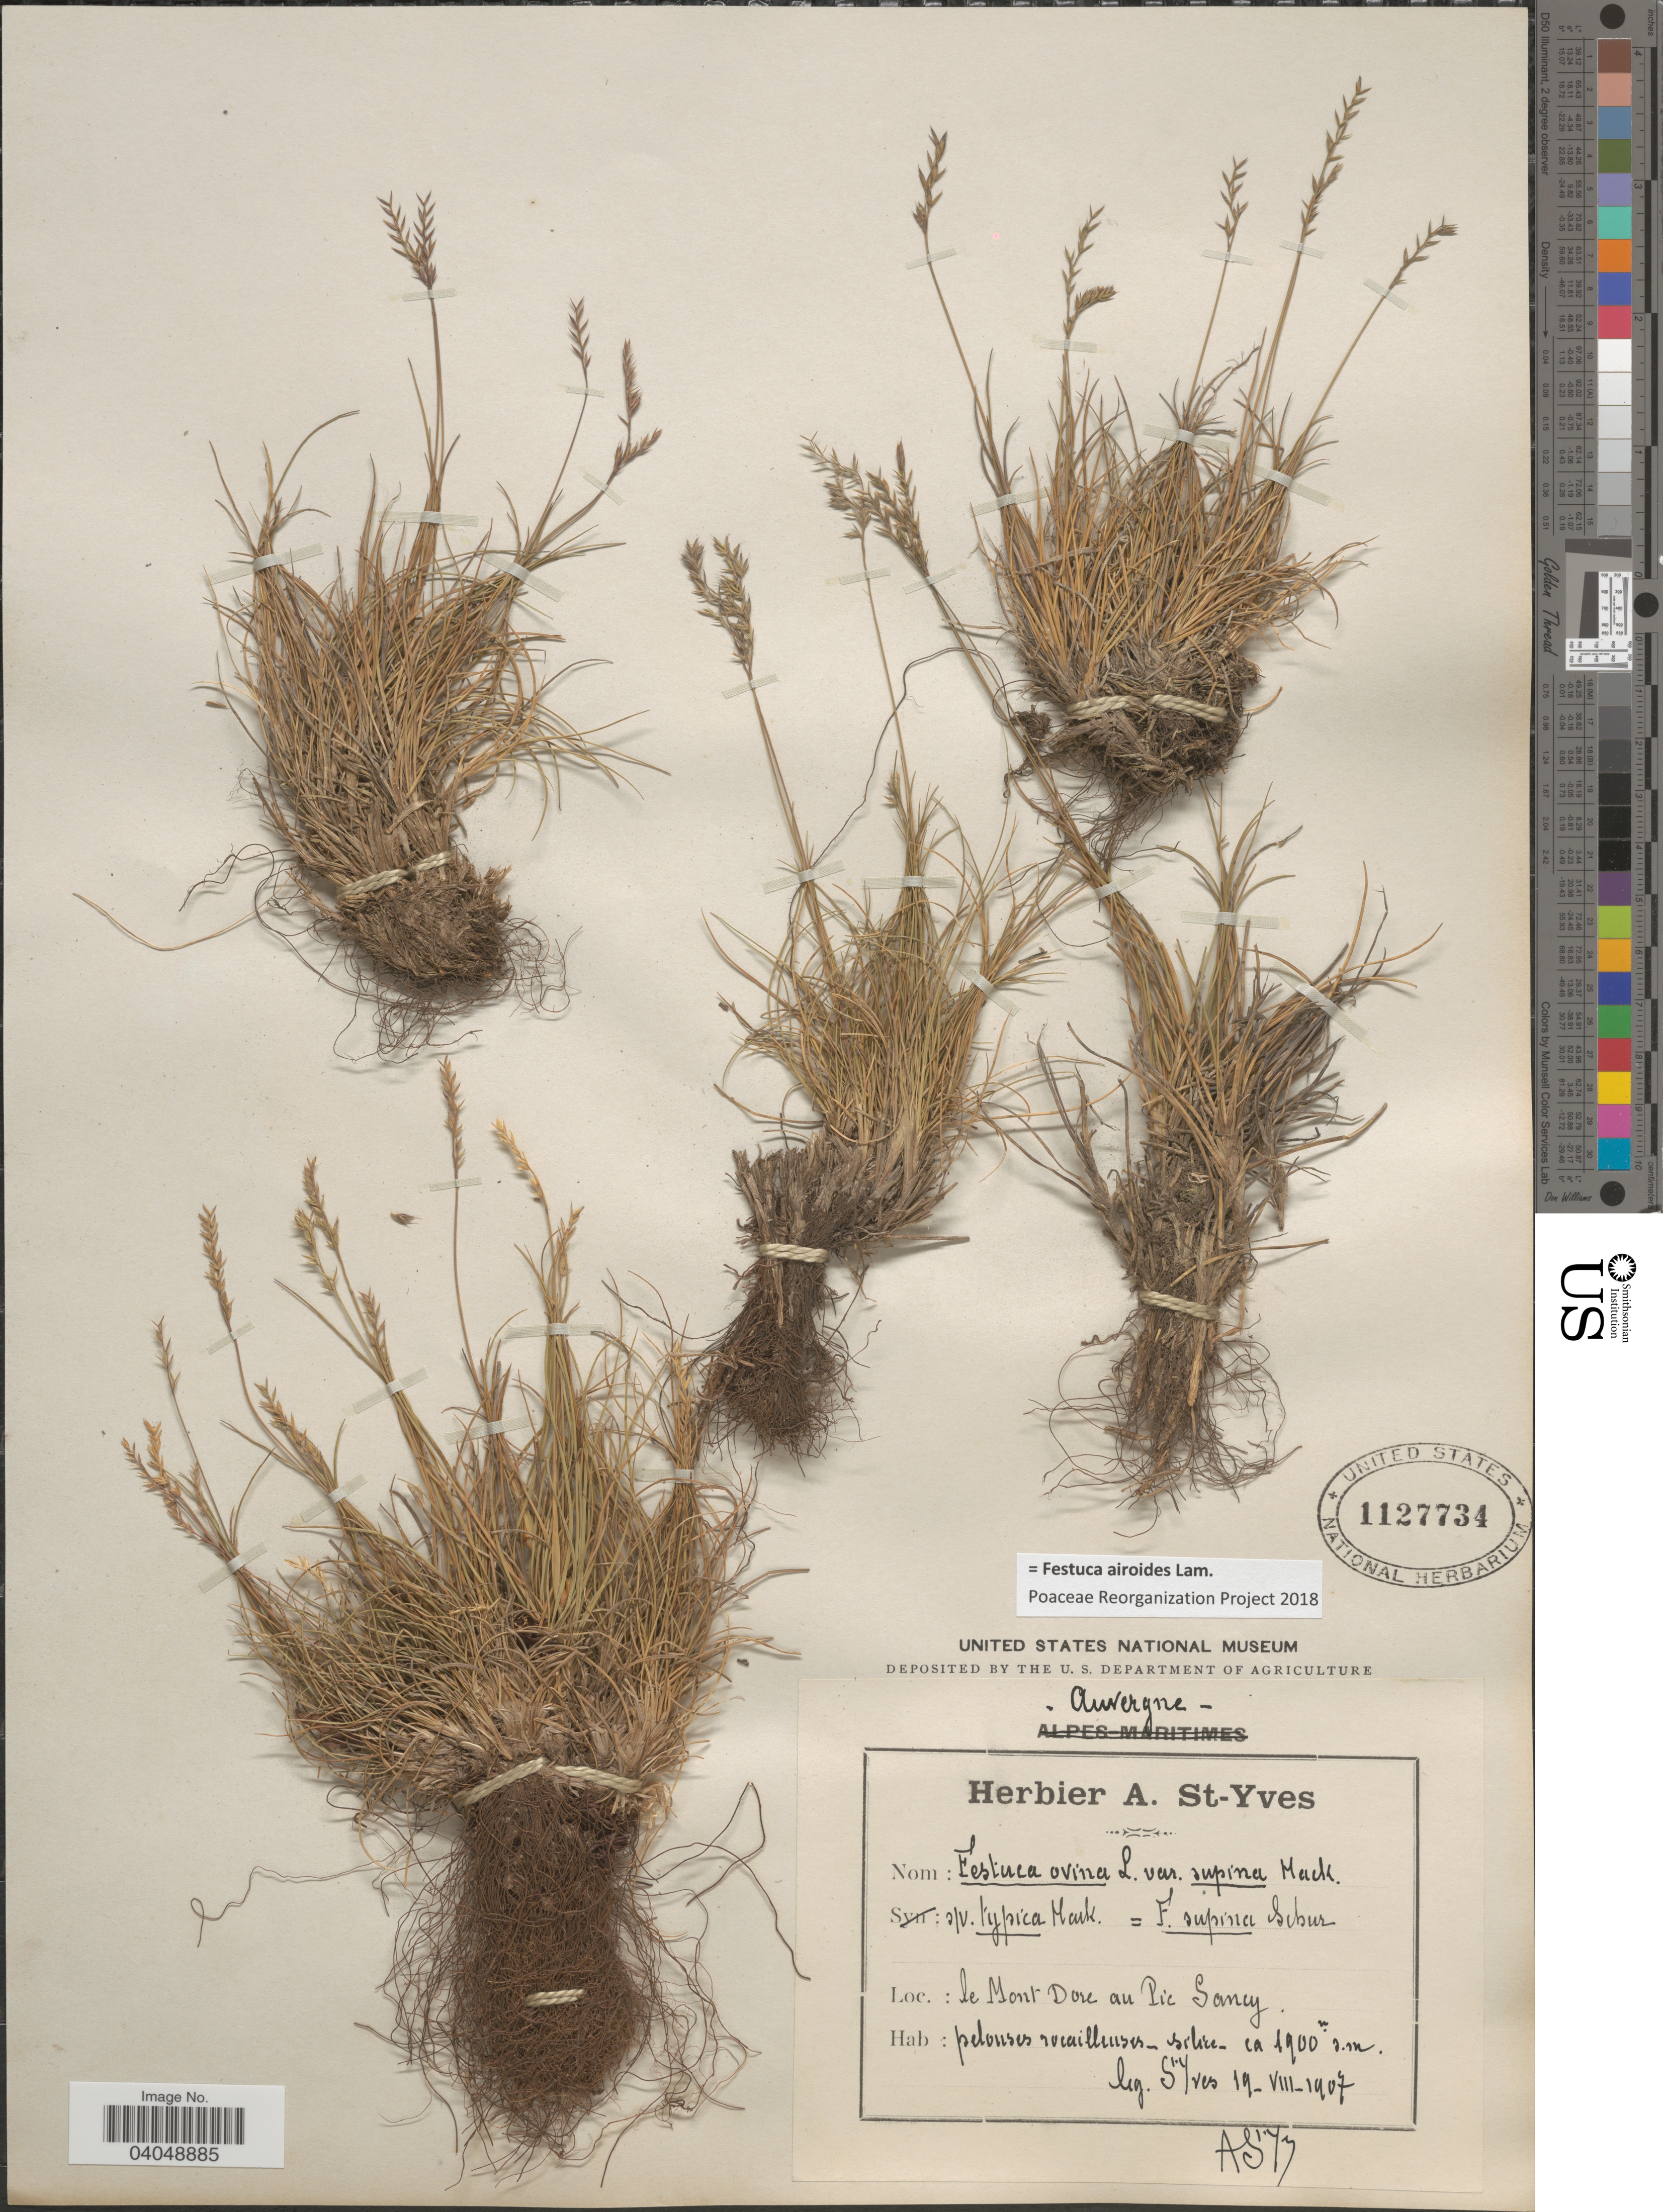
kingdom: Plantae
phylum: Tracheophyta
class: Liliopsida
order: Poales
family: Poaceae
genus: Festuca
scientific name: Festuca airoides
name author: Lam.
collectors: A. Saint-Yves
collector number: A573*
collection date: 1907-08-19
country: France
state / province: Auvergne-Rhône-Alpes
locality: Le Mont Dore au Pic Saney.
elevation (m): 1900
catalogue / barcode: US 1127734